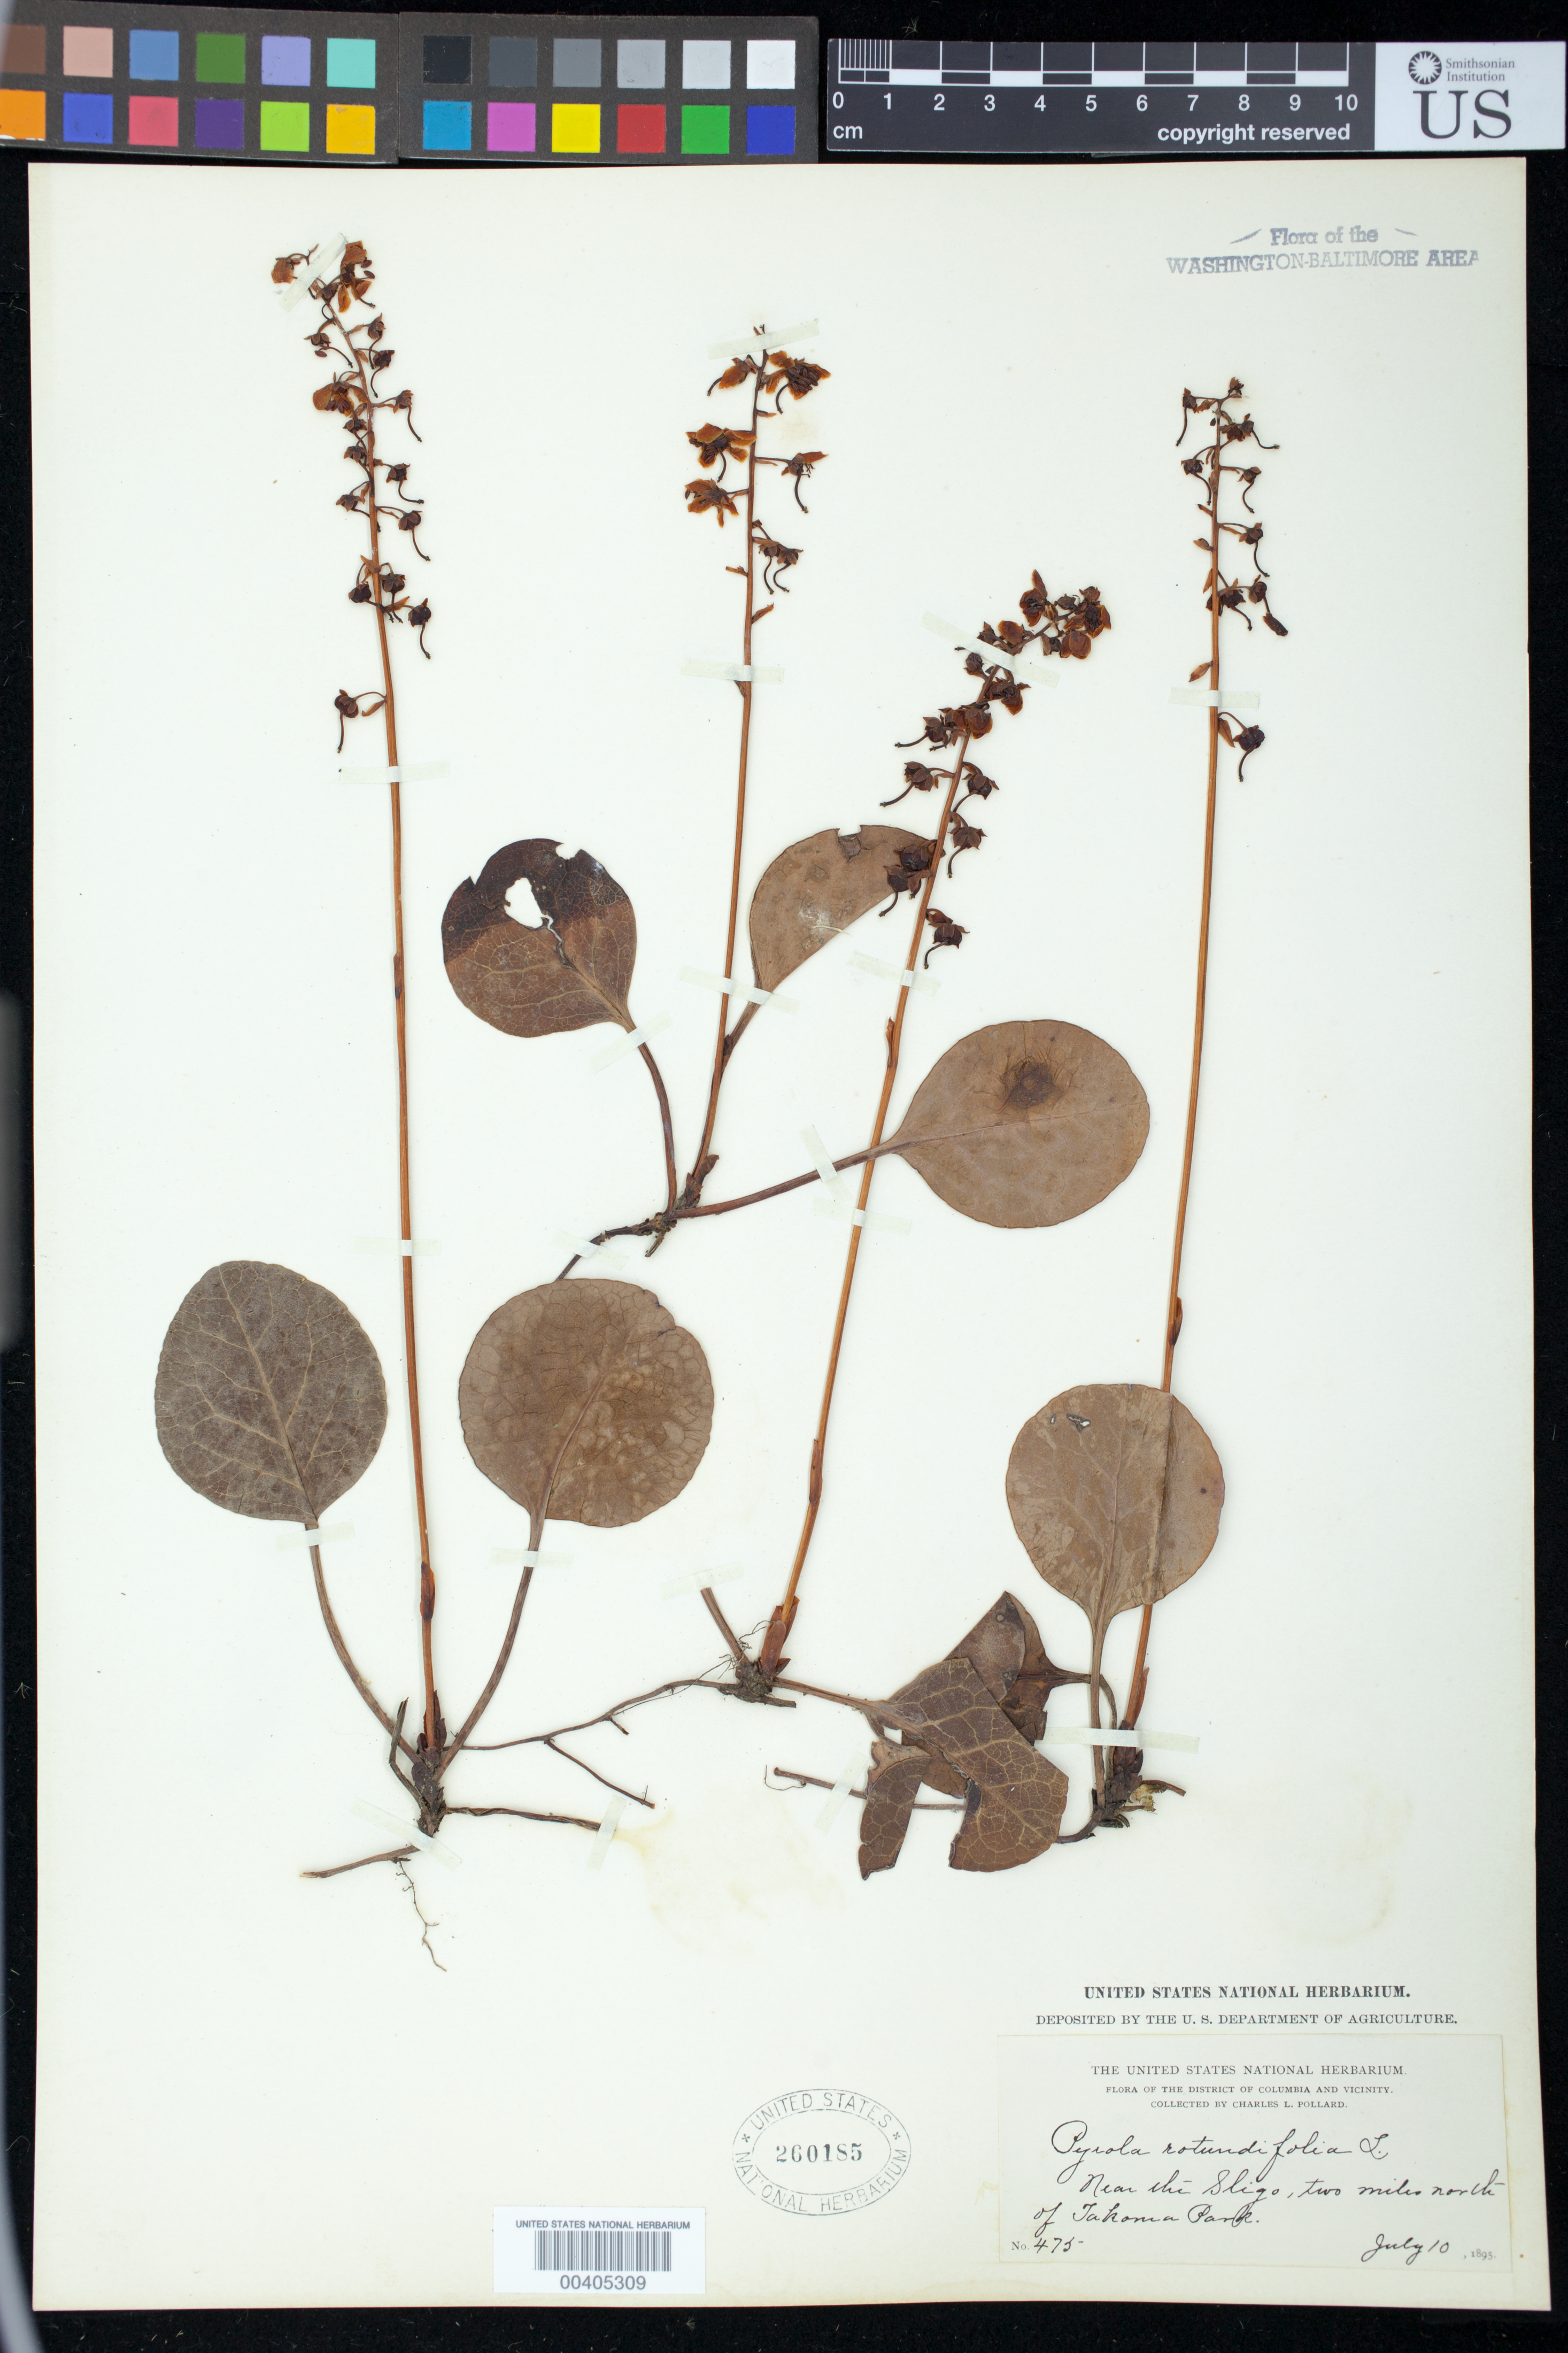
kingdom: Plantae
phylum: Tracheophyta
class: Magnoliopsida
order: Ericales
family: Ericaceae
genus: Pyrola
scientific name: Pyrola rotundifolia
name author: L.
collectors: C. L. Pollard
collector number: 475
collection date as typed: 10 Jul 1895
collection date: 1895-07-10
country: United States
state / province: Maryland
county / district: Montgomery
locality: Near the Sligo, north of Takoma Park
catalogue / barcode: US 260185